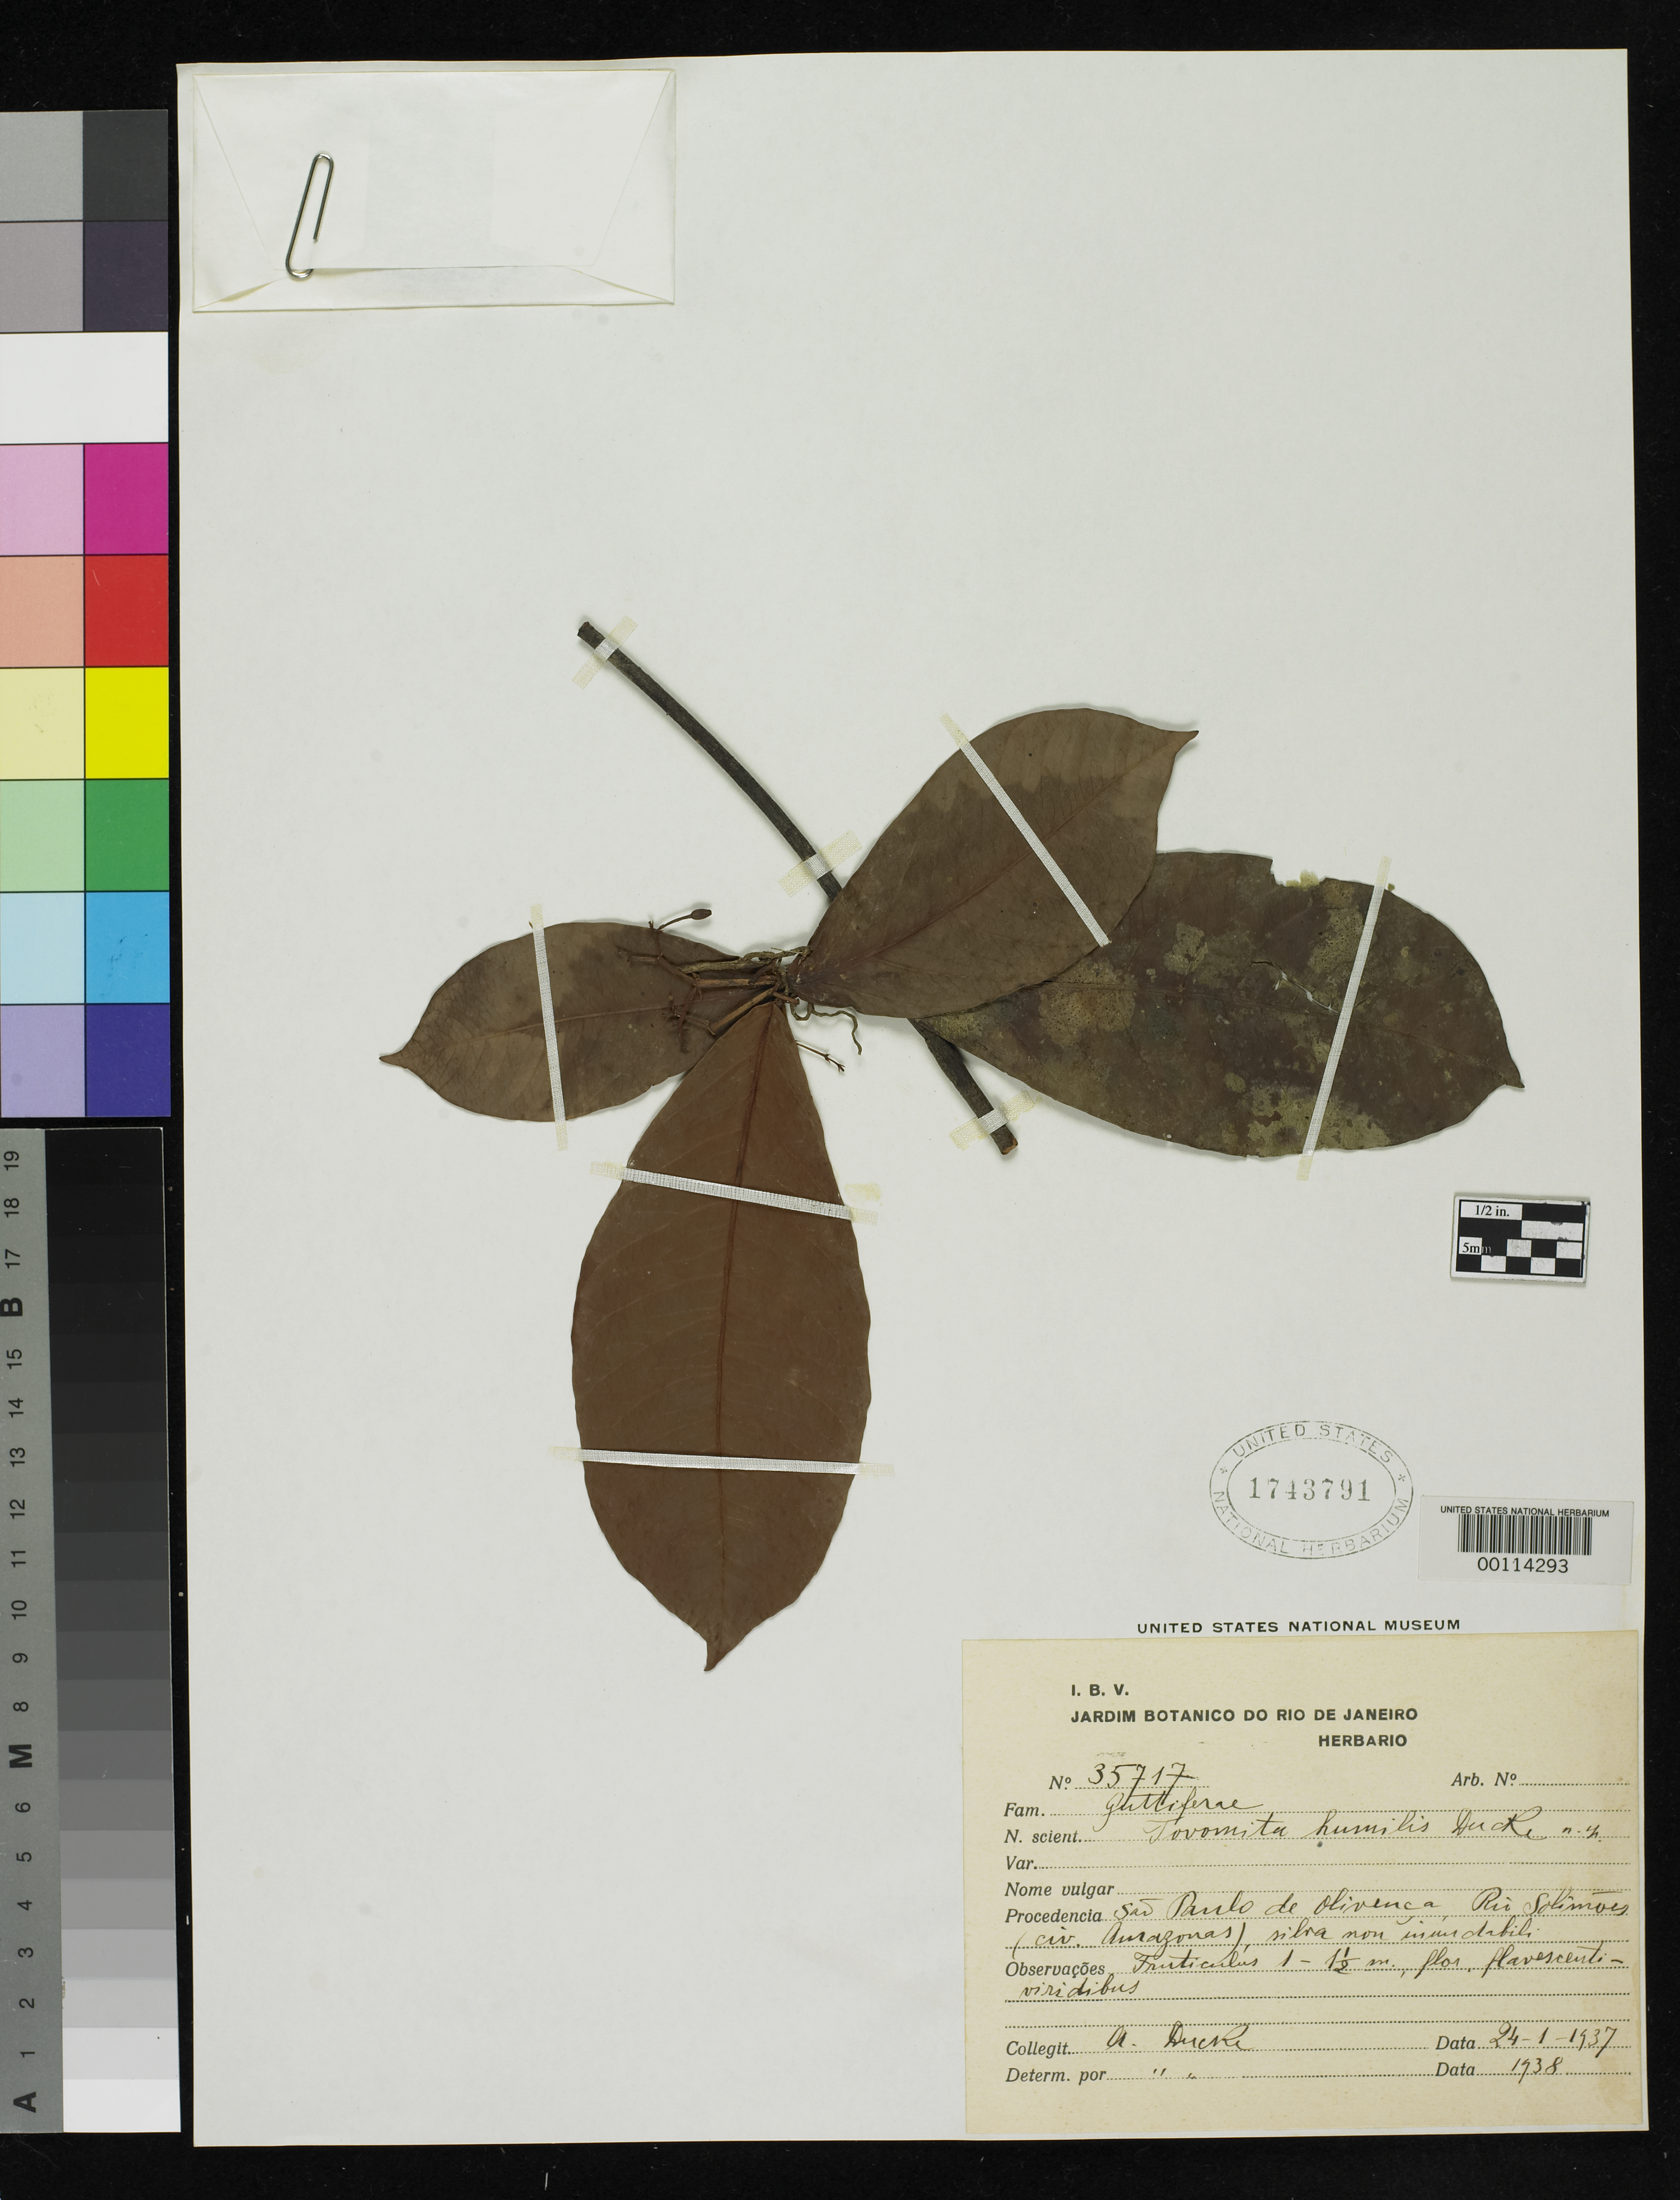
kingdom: Plantae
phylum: Tracheophyta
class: Magnoliopsida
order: Malpighiales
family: Clusiaceae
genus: Tovomita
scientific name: Tovomita humilis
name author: Ducke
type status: Isotype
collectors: A. Ducke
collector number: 35717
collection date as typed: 24 Jan 1937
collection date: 1937-01-24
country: Brazil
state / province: Amazonas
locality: Near Sao Paulo de Olivenca, Rio Solimoes.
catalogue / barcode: US 1743791